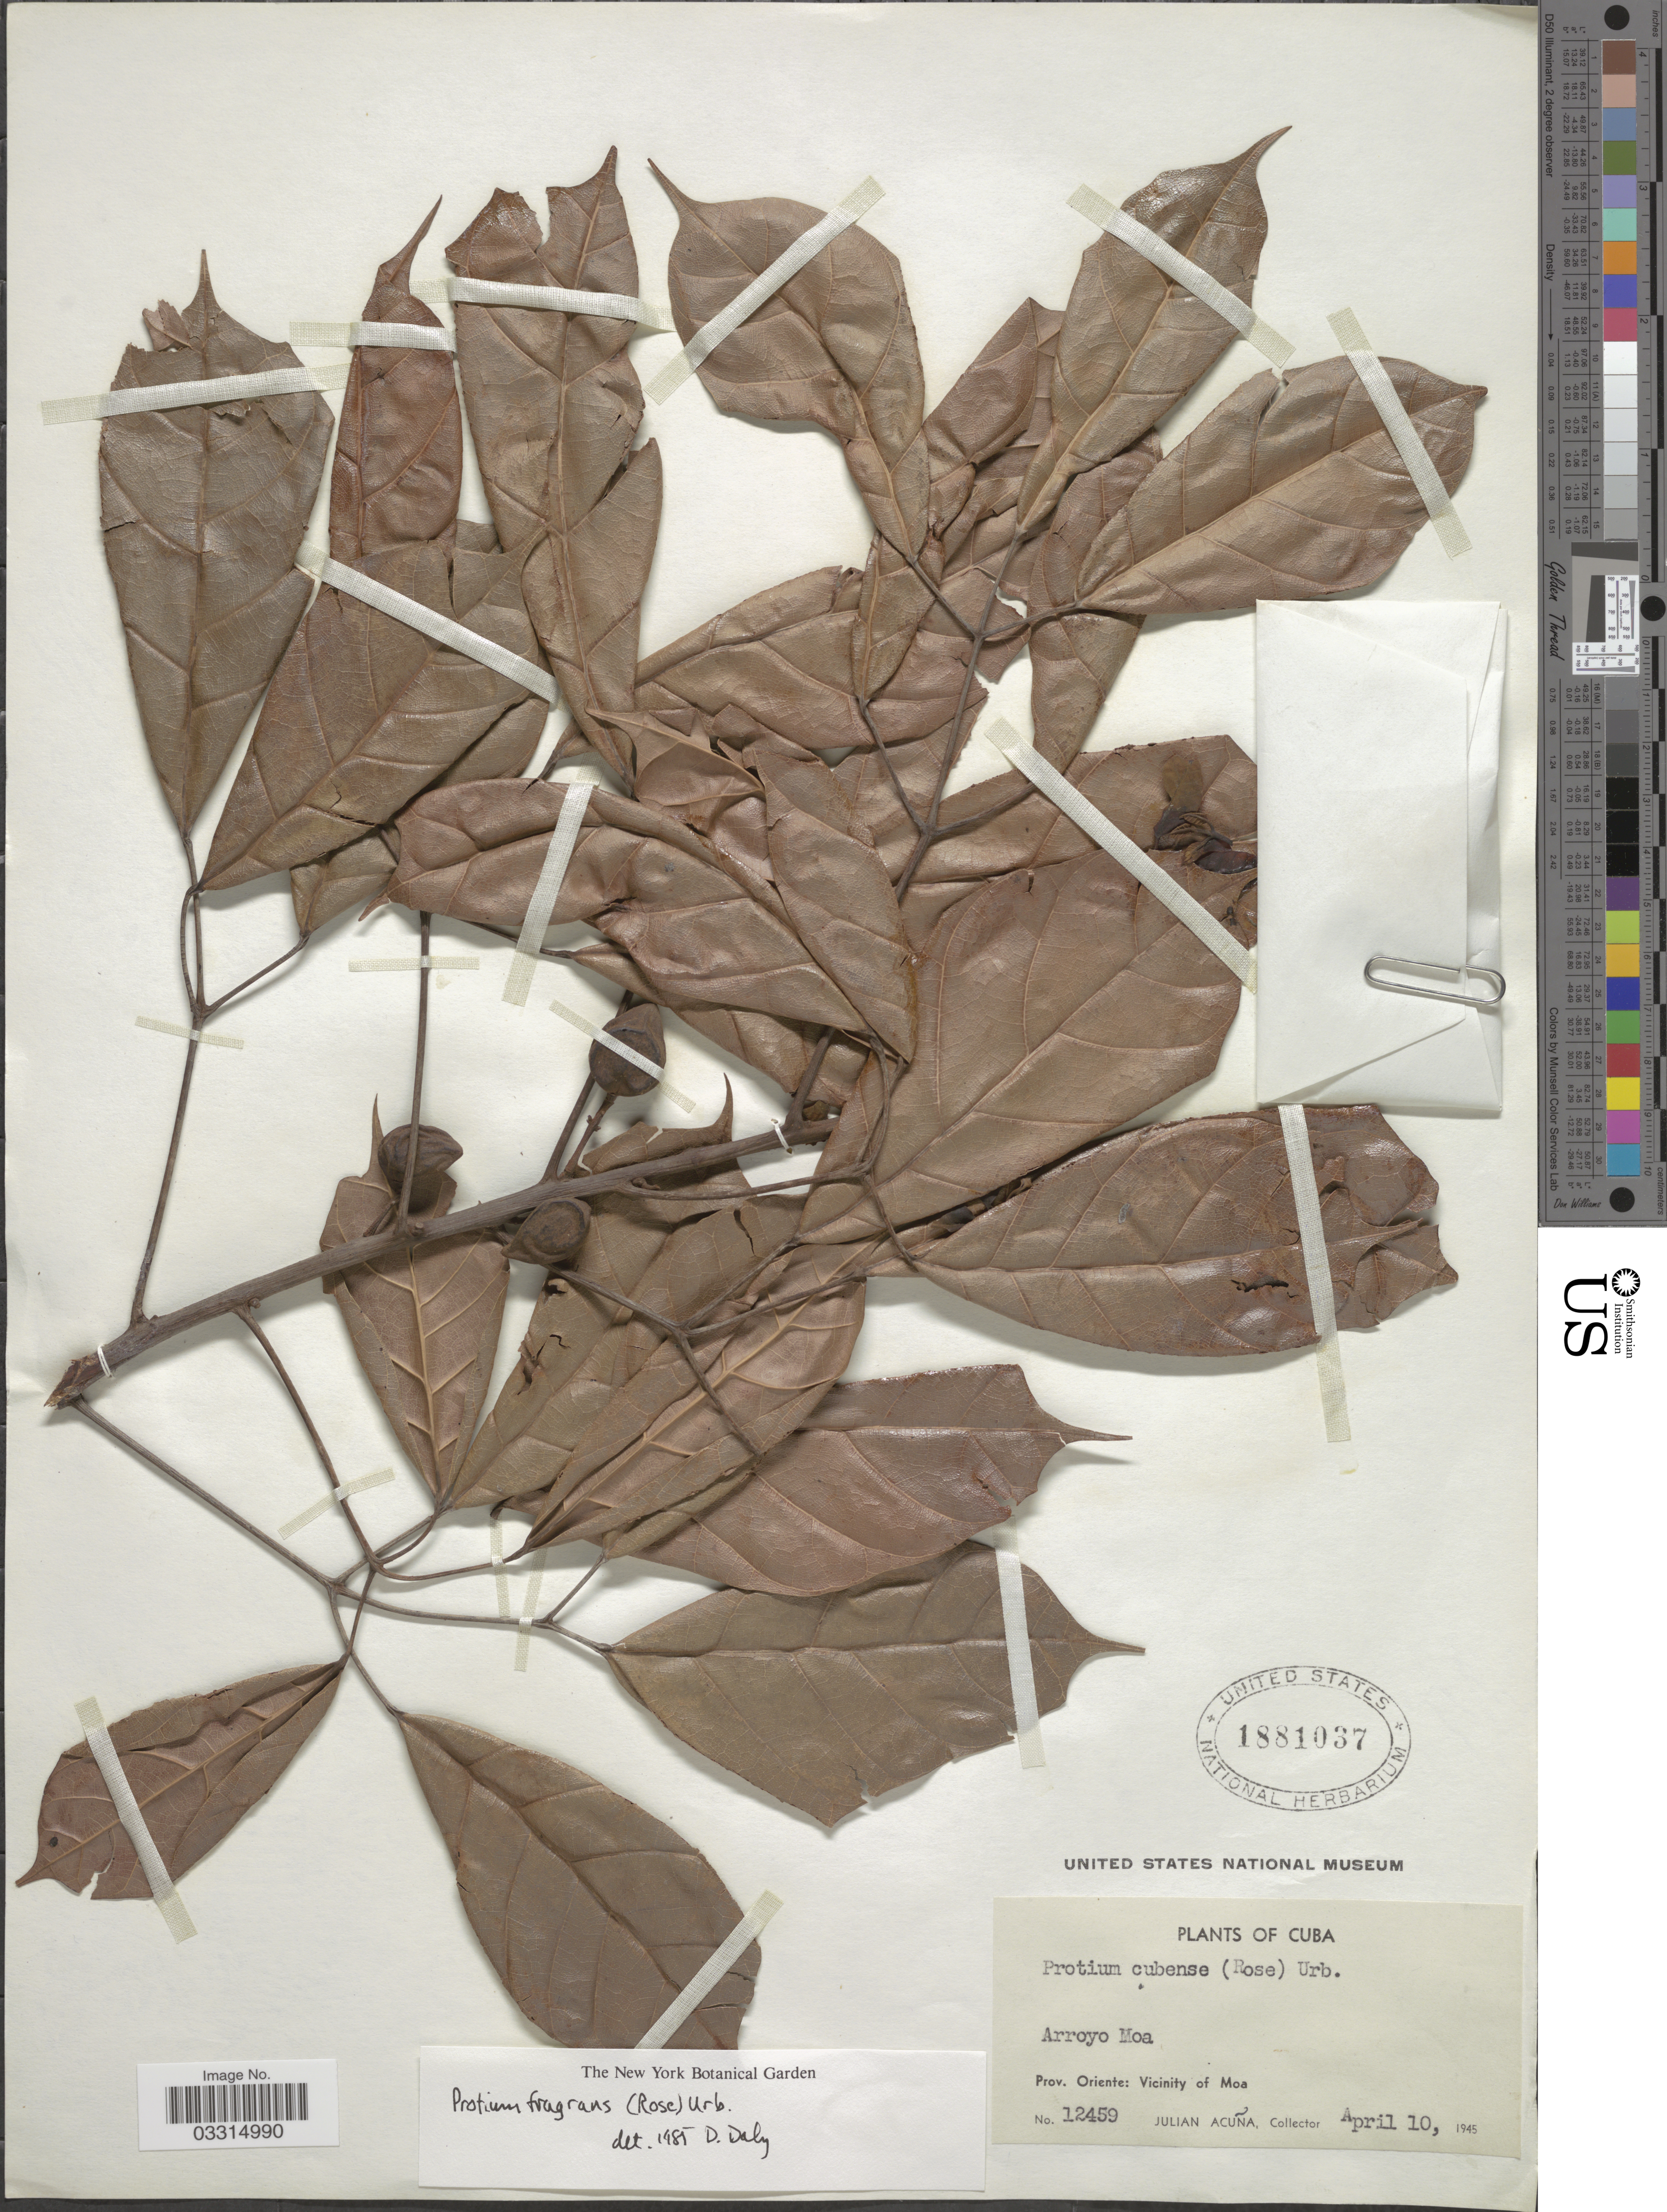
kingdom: Plantae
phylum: Tracheophyta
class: Magnoliopsida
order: Sapindales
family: Burseraceae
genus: Protium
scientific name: Protium fragrans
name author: (Rose) Urb.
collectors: R. Acuña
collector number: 12459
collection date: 1945-04-10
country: Cuba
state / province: Oriente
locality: Arroyo Moa. Vicinity of Moa.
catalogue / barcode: US 1881037